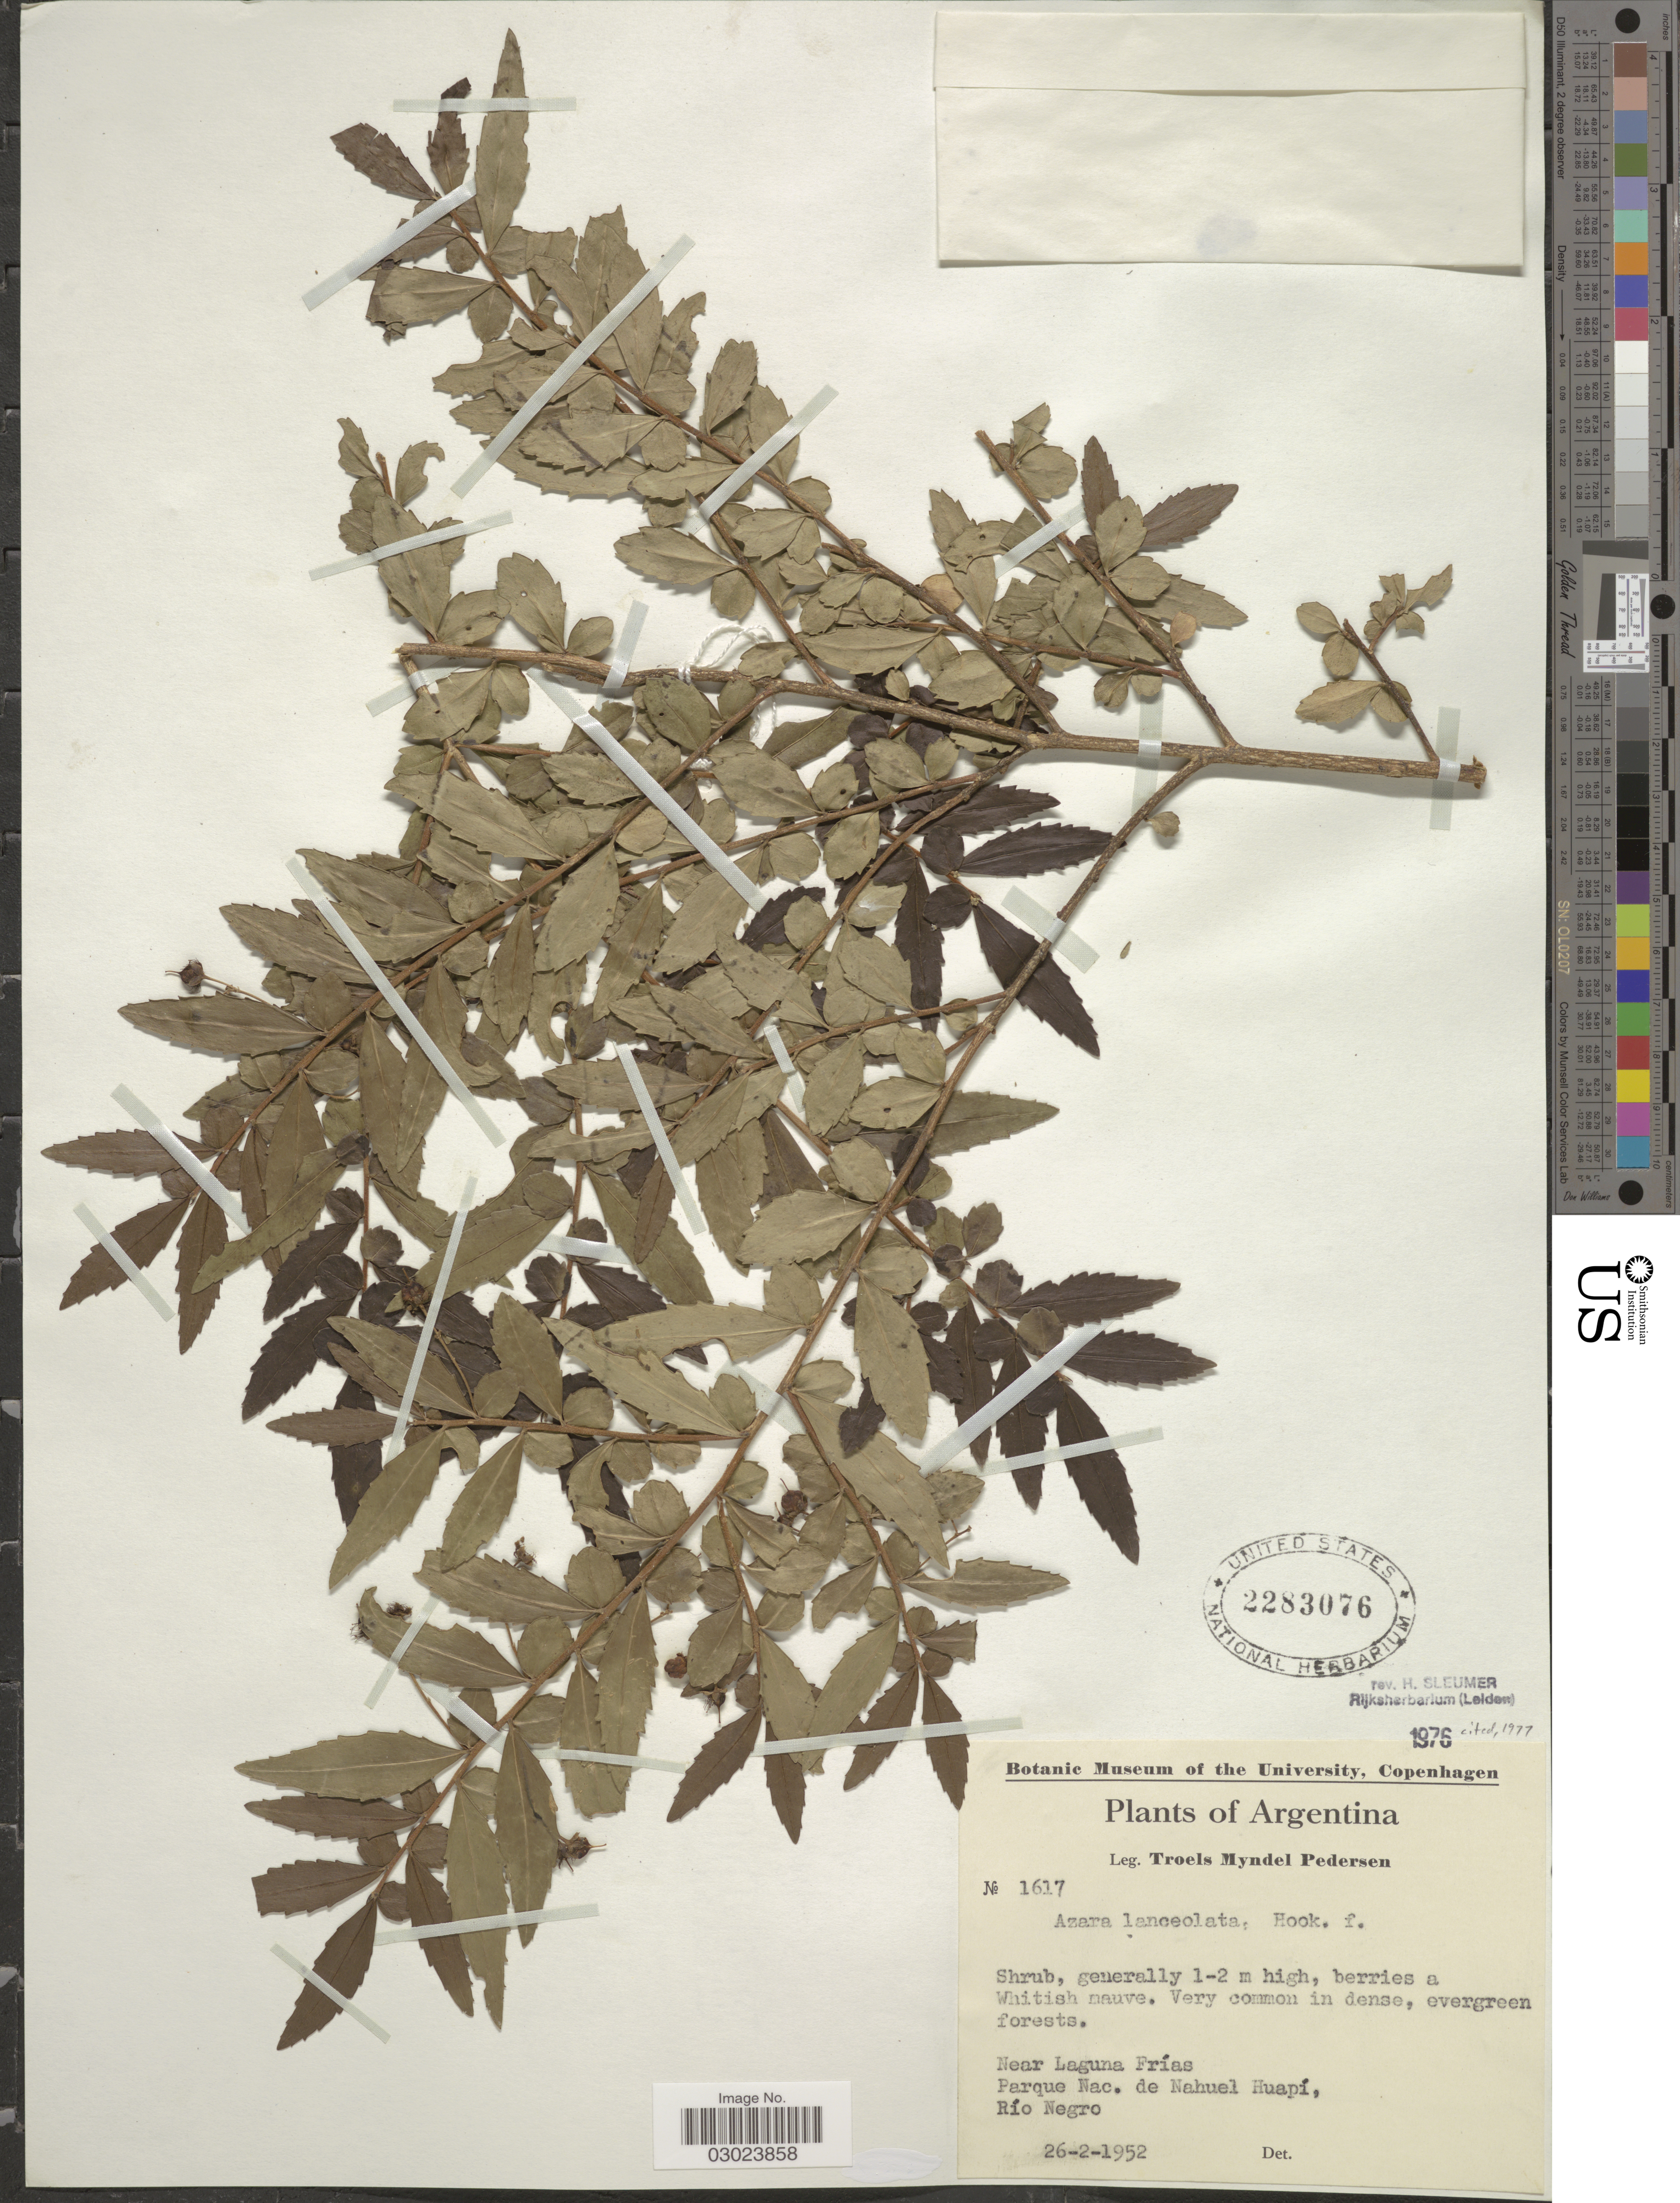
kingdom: Plantae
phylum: Tracheophyta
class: Magnoliopsida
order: Malpighiales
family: Salicaceae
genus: Azara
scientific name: Azara lanceolata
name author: Hook. f.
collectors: T. Pederson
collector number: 1617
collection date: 1952-02-26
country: Argentina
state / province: Rio Negro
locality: Near Laguna Frías. Parque Nac. de Nahuel Huapí.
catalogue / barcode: US 2283076